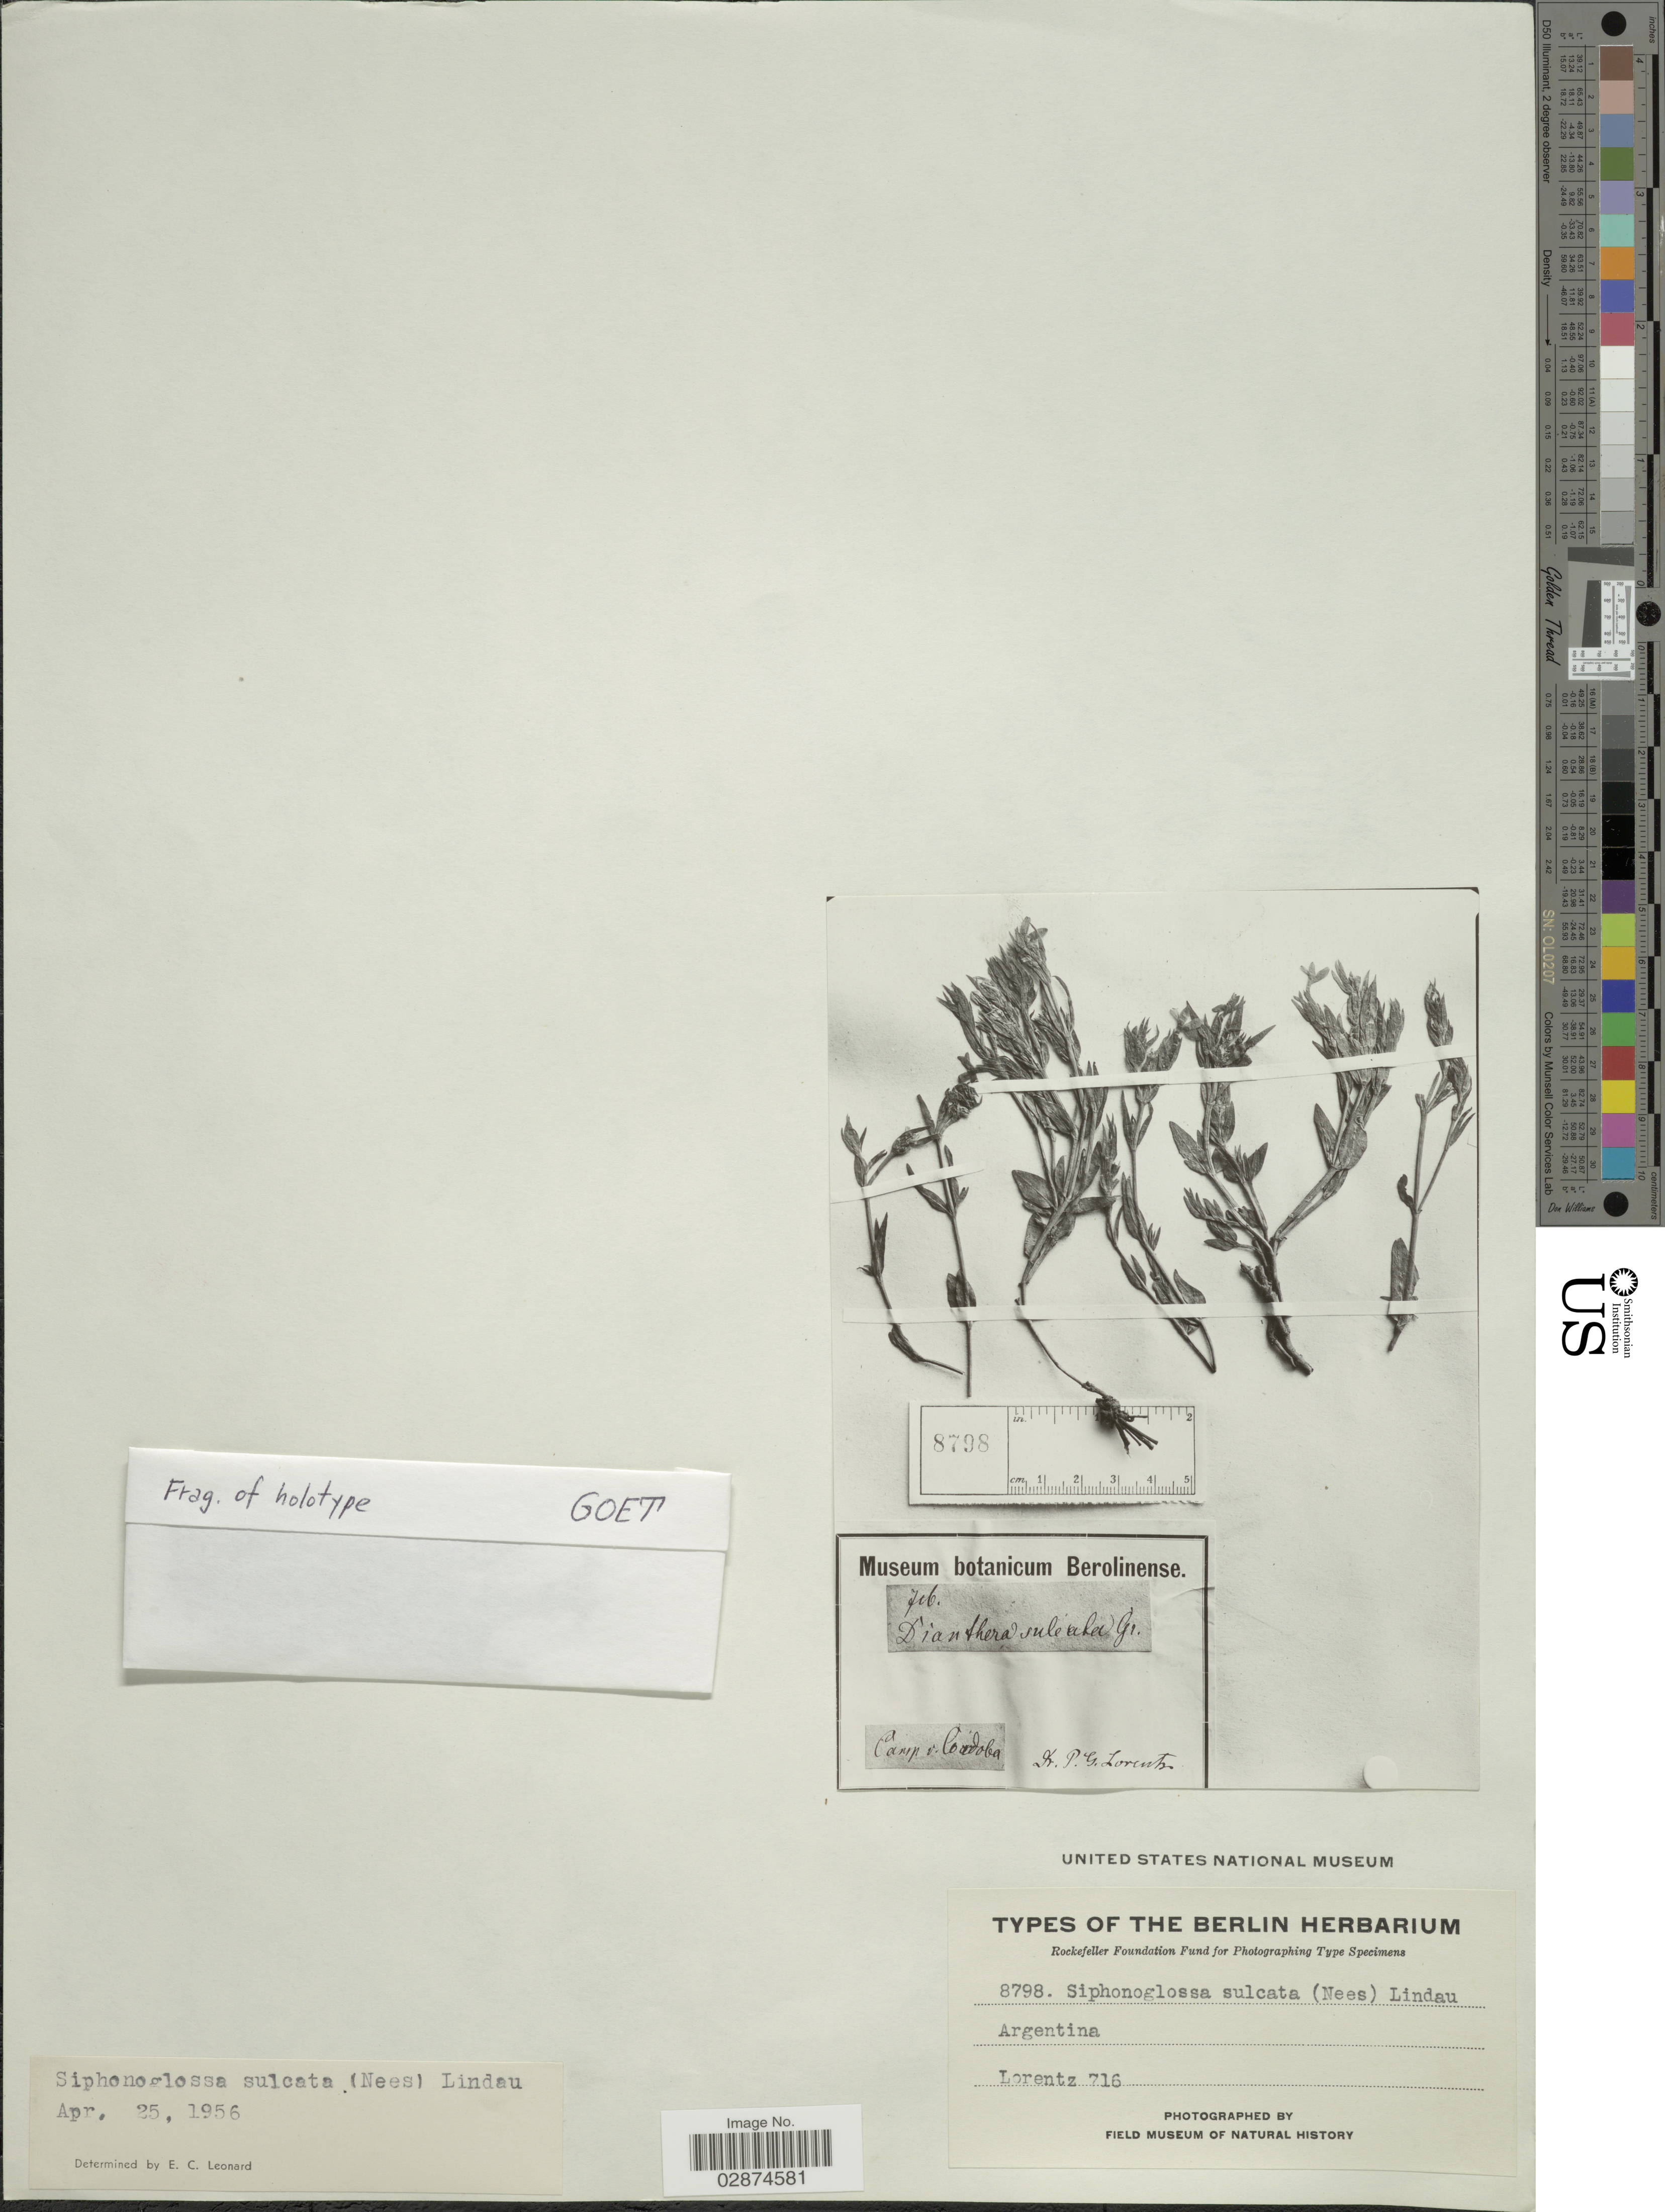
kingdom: Plantae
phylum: Tracheophyta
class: Magnoliopsida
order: Lamiales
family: Acanthaceae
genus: Yeatesia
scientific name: Yeatesia sulcata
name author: (Nees) Hilsenb.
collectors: P. G. Lorentz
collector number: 716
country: Argentina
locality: Camp v. Cordoba.